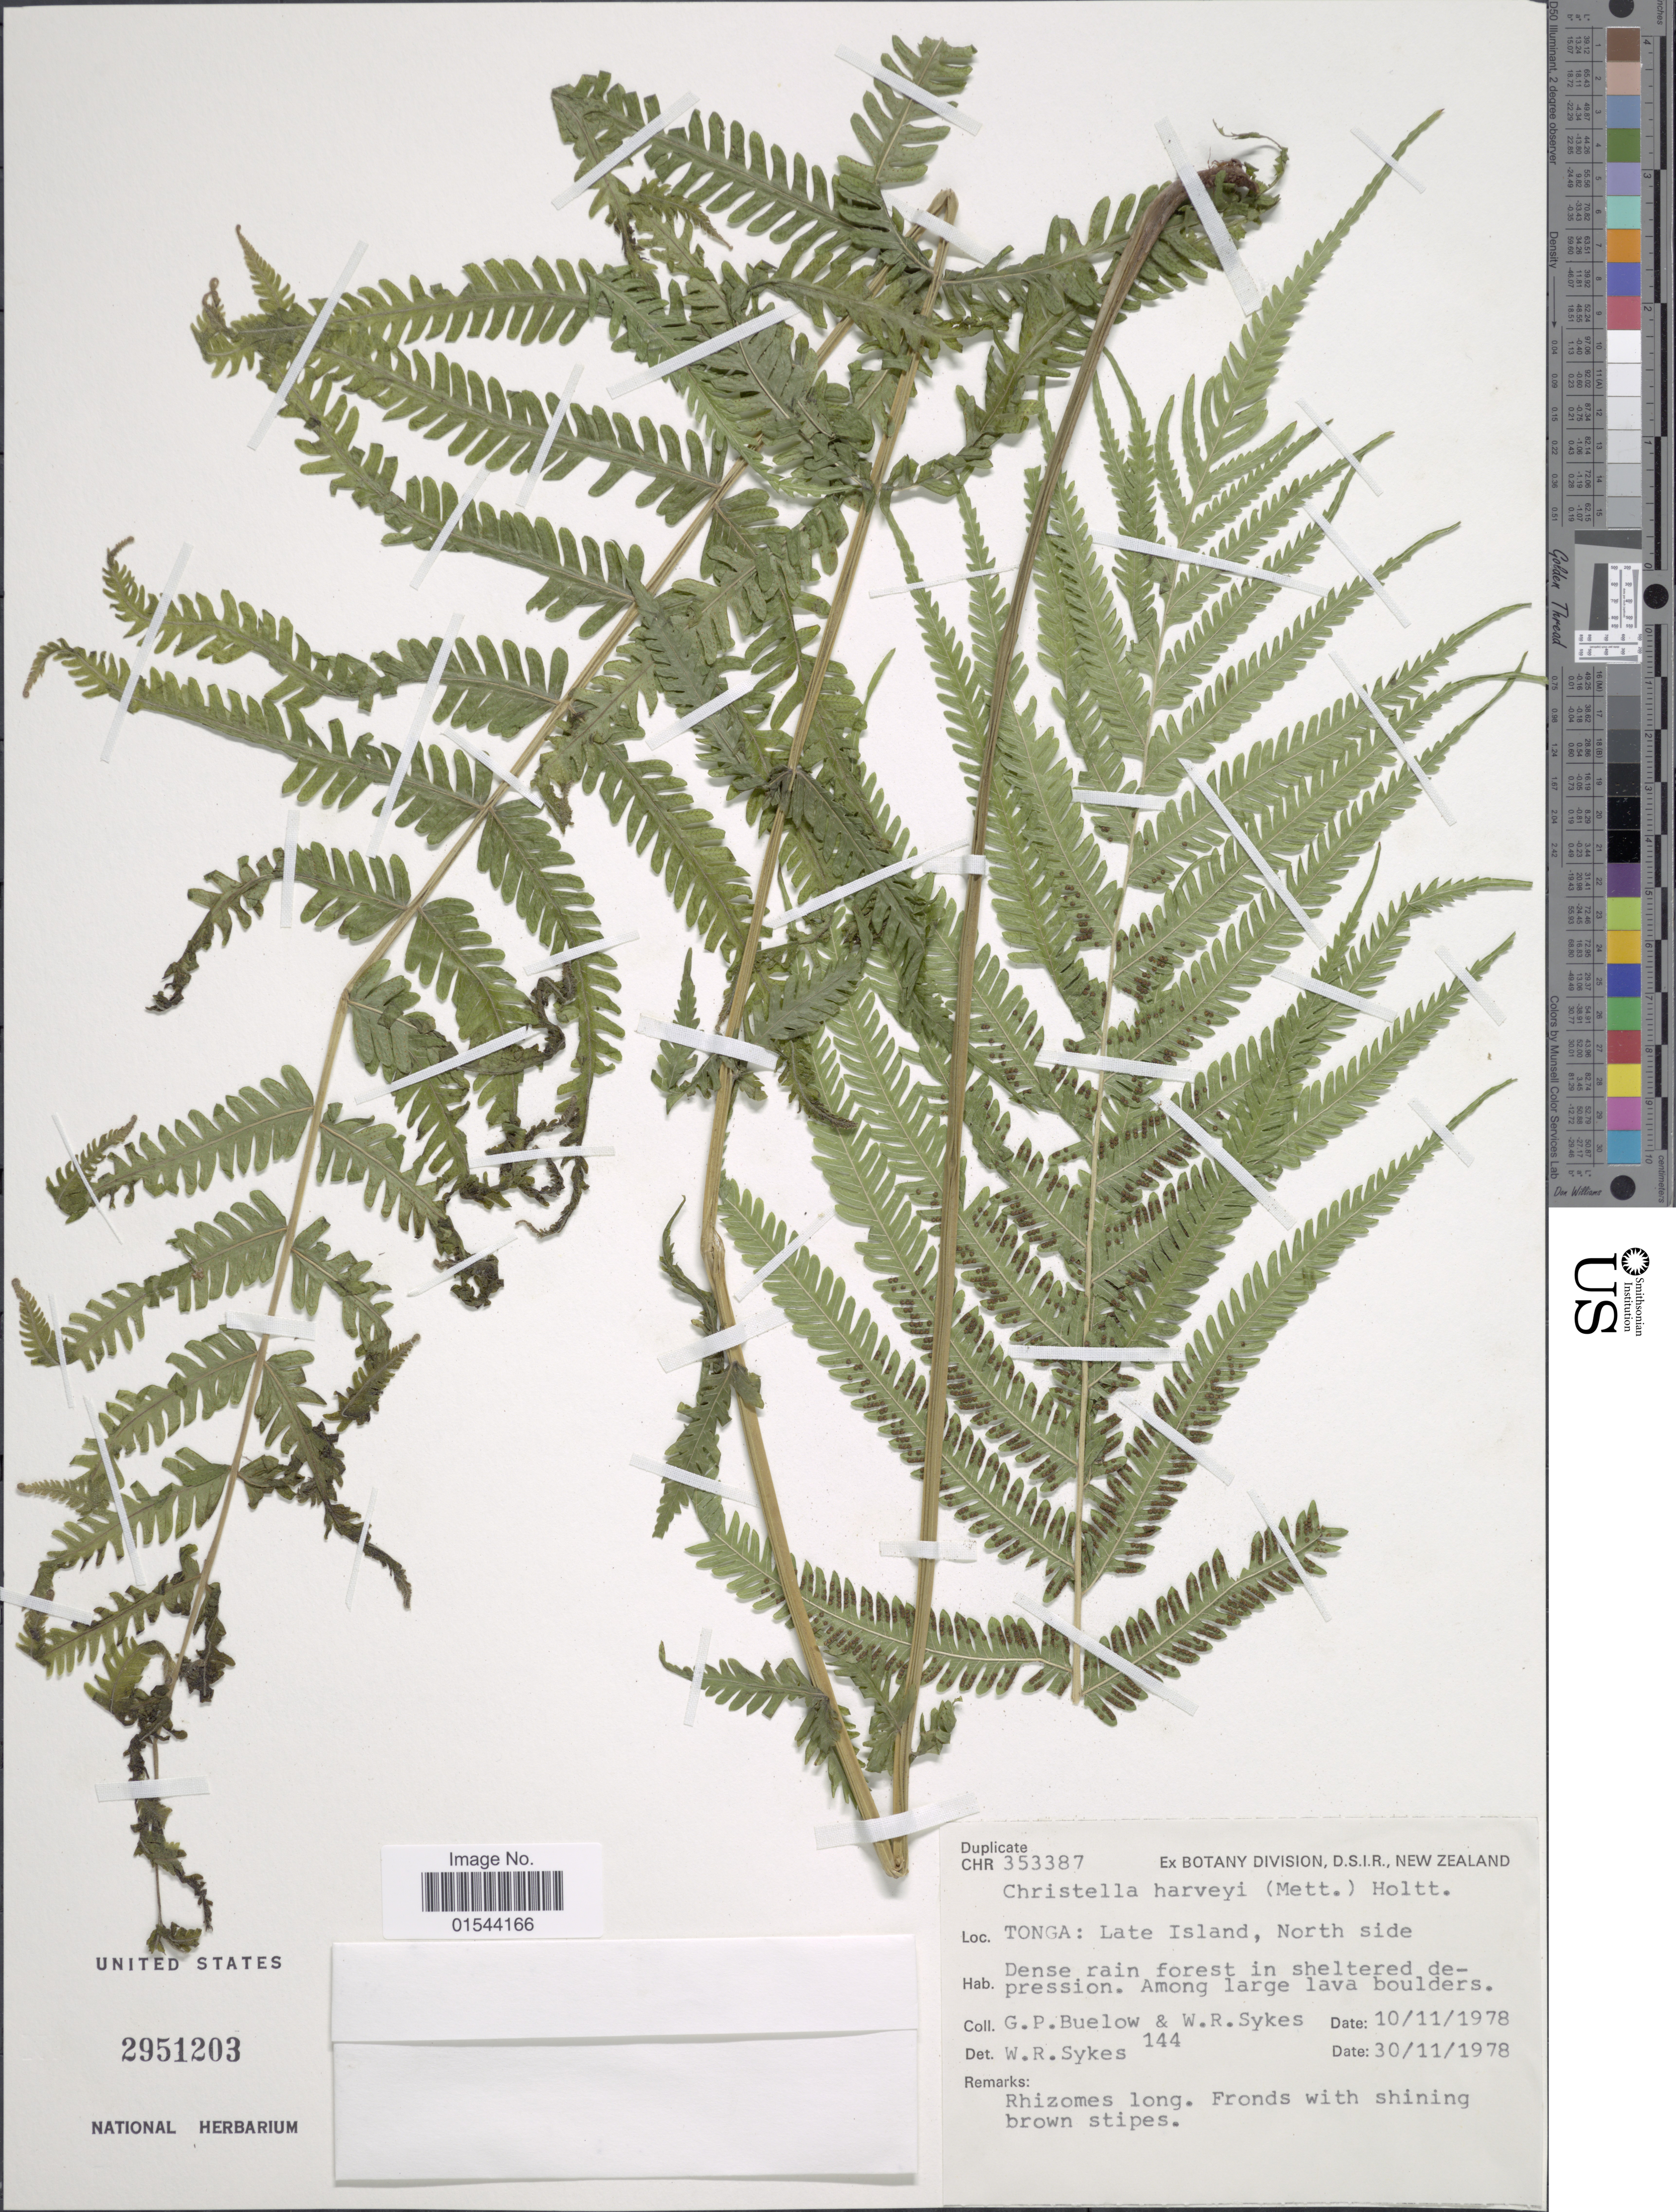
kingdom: Plantae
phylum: Tracheophyta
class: Polypodiopsida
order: Polypodiales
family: Thelypteridaceae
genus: Christella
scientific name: Christella harveyi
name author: (Mett.) Holttum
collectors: G. Buelow & W. R. Sykes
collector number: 144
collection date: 1978-11-10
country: Tonga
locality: Late Island, North side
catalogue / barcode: US 2951203